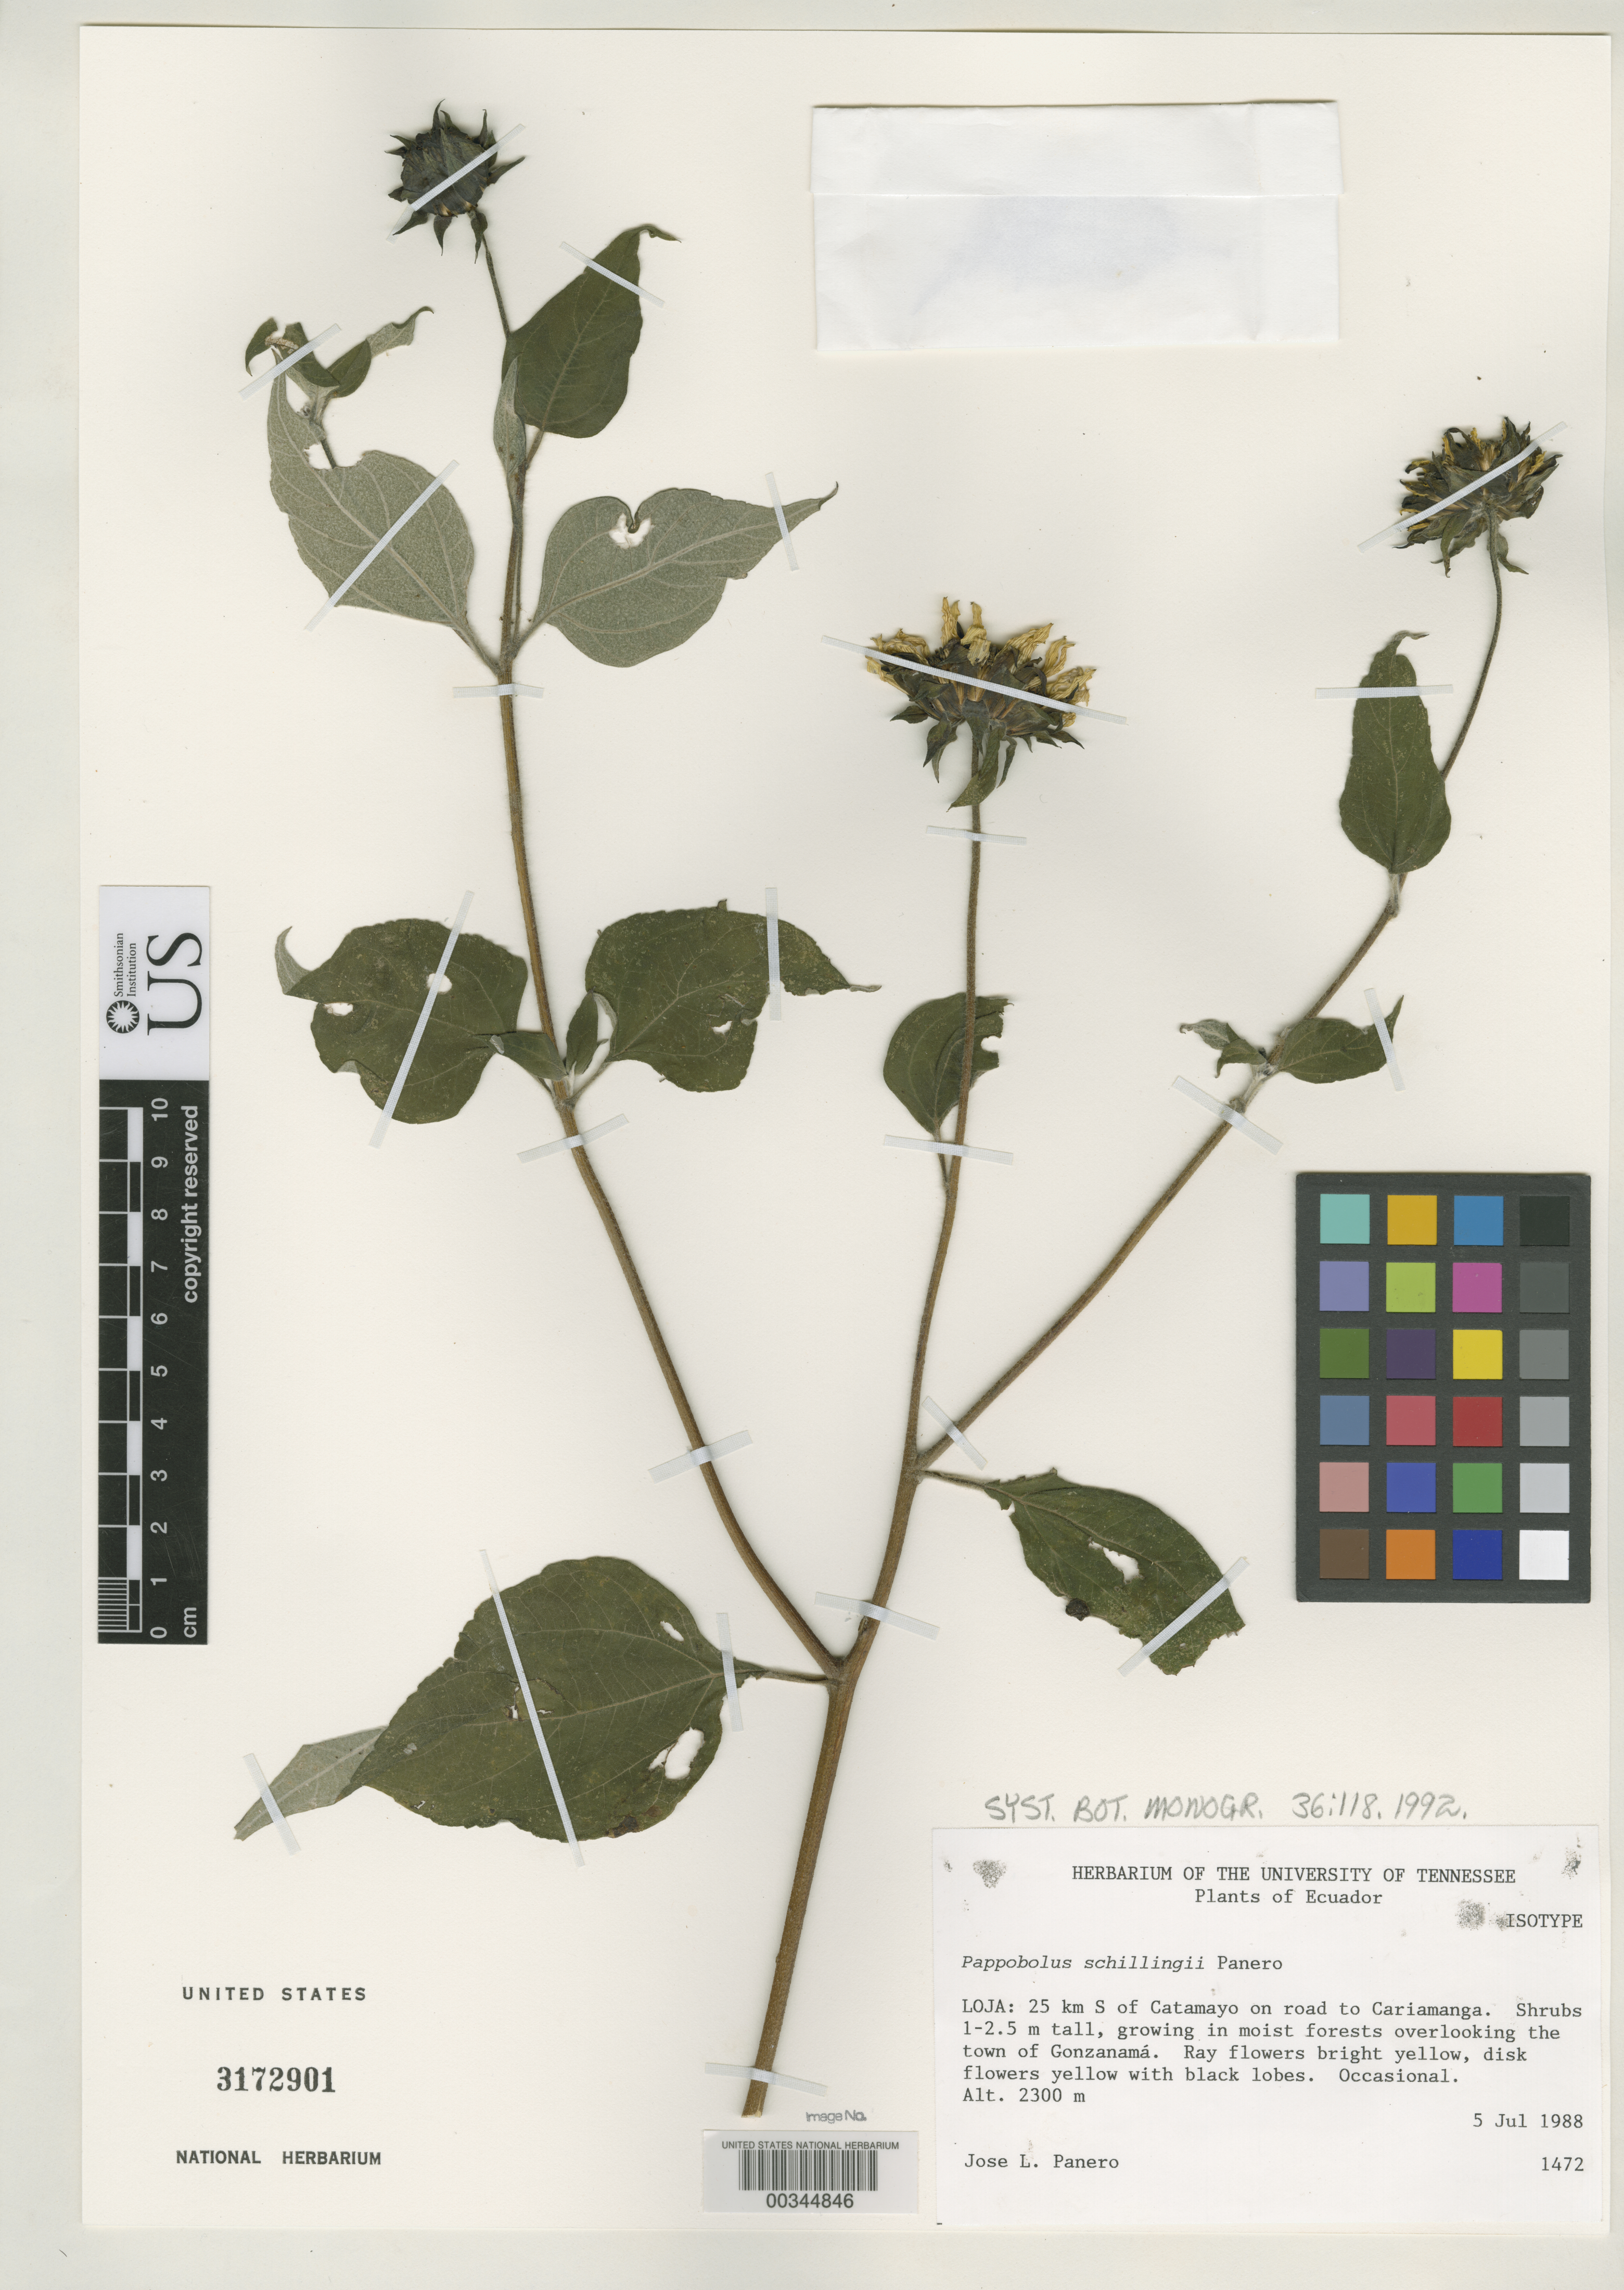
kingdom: Plantae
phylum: Tracheophyta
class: Magnoliopsida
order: Asterales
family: Asteraceae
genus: Pappobolus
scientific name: Pappobolus schillingii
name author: Panero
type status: Isotype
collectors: J. L. Panero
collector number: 1472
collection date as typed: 05 Jul 1988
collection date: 1988-07-05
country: Ecuador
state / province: Loja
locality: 25 km S of Catamayo on road to Cariamanga.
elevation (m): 2300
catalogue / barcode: US 3172901